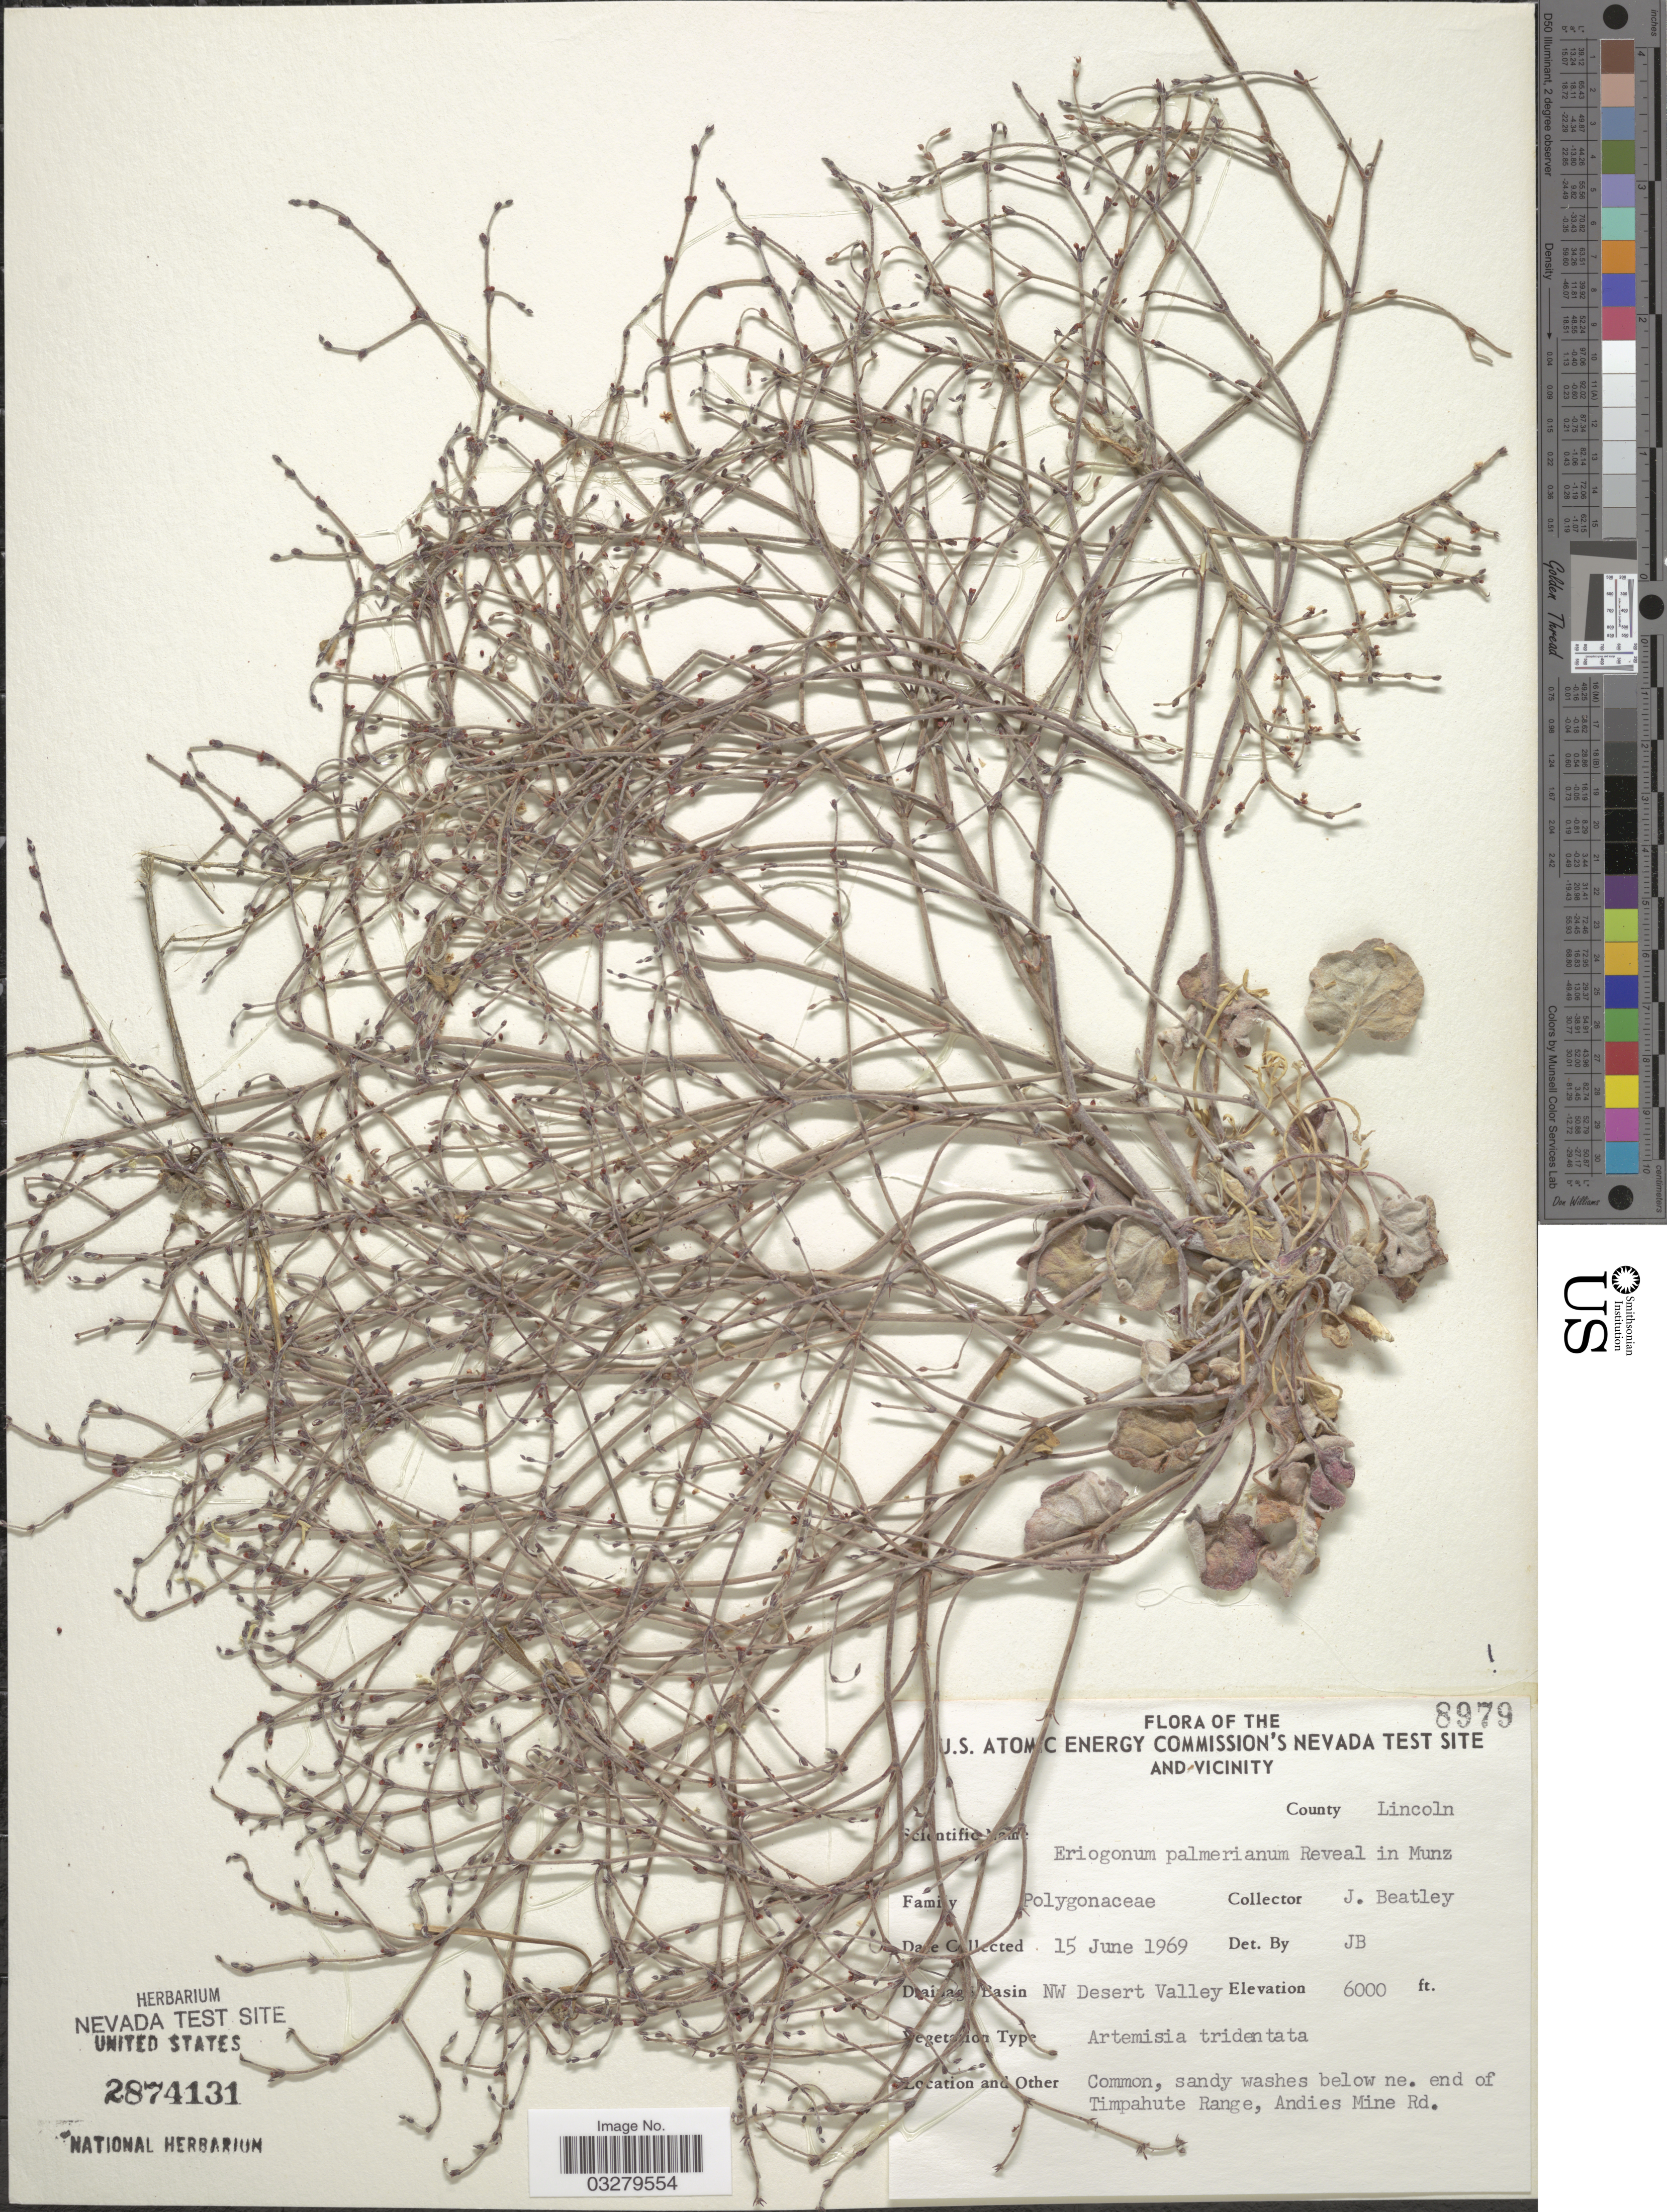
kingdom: Plantae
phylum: Tracheophyta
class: Magnoliopsida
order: Caryophyllales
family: Polygonaceae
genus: Eriogonum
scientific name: Eriogonum palmerianum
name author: Reveal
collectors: J. C. Beatley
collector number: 8979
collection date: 1969-06-15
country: United States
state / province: Nevada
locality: U.S. Atomic Energy Commission's Nevada Test Site and Vicinity. County Lincoln. Drainage Basin NW Desert Valley. Sandy washes below ne. end of Timpahute Range, Andies Mine Rd.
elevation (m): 1829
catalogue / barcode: US 2874131